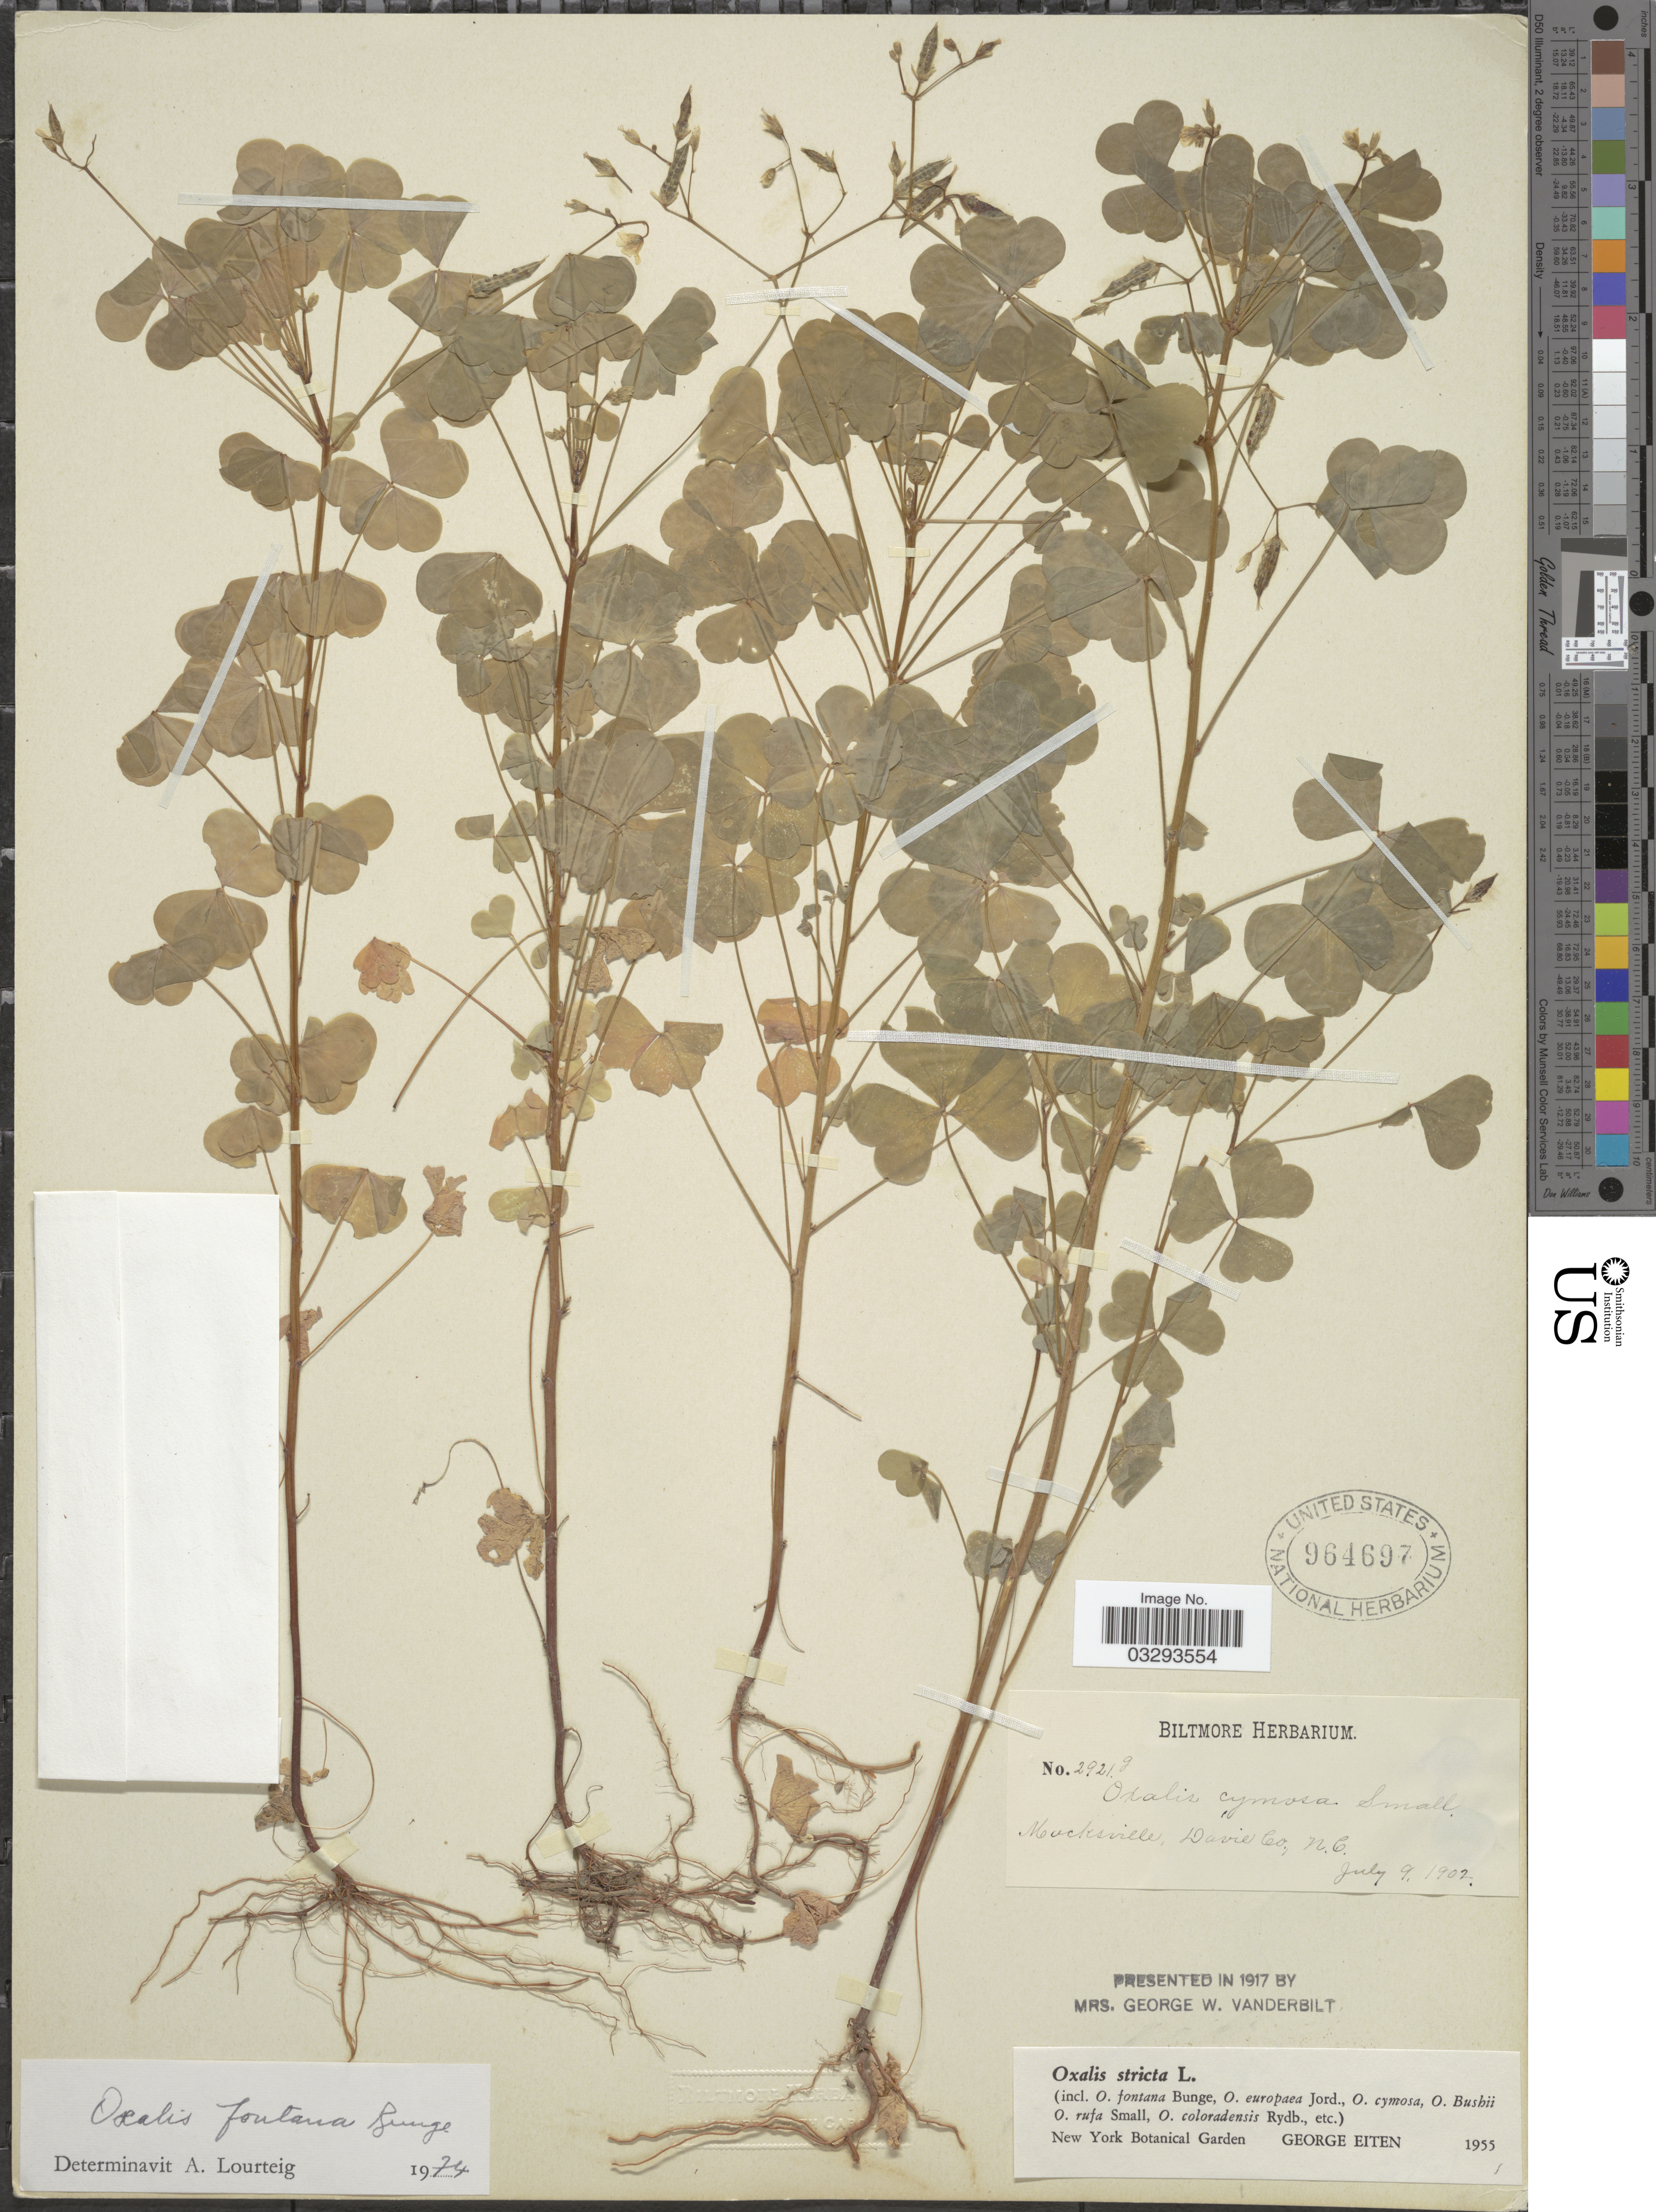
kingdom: Plantae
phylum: Tracheophyta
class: Magnoliopsida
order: Oxalidales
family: Oxalidaceae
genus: Oxalis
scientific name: Oxalis fontana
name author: Bunge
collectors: ex herb. Biltmore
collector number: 2921g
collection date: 1902-07-09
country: United States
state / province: North Carolina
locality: Mocksville, Davie Co.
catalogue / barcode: US 964697